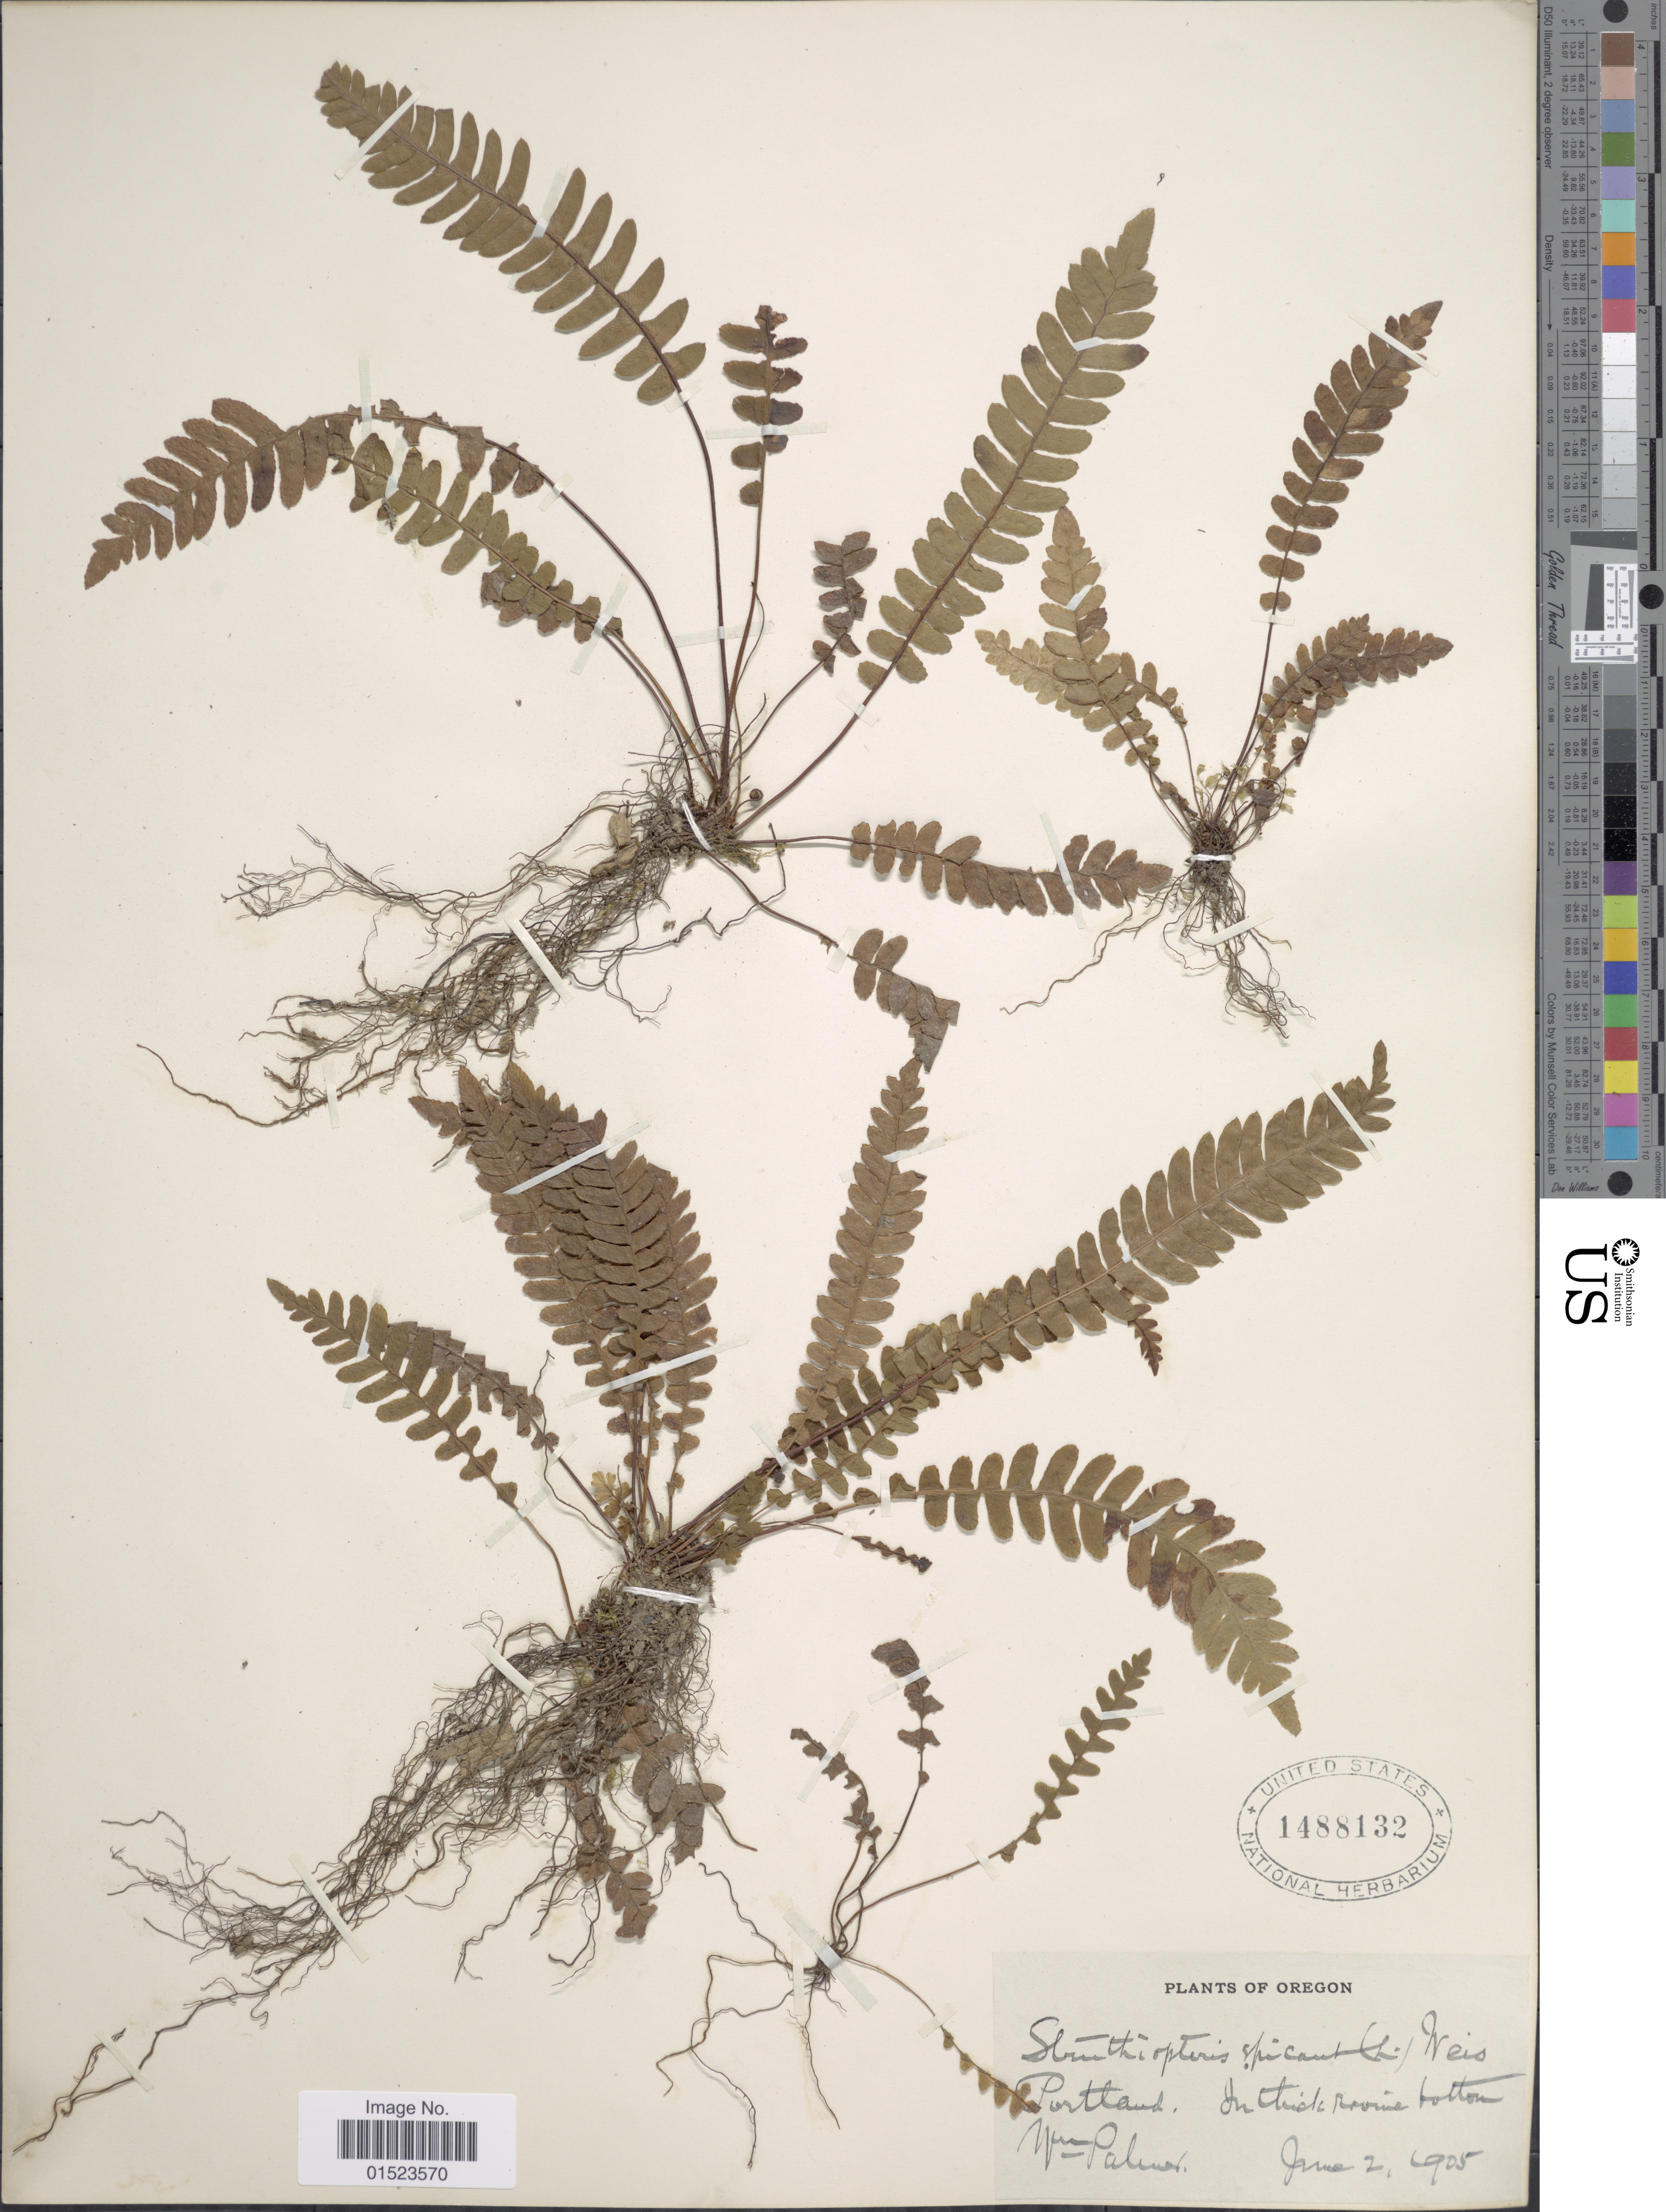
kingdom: Plantae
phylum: Tracheophyta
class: Polypodiopsida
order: Polypodiales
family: Blechnaceae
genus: Blechnum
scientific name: Blechnum spicant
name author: (L.) Sm.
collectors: W. Palmer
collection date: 1905-06-02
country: United States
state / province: Oregon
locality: Portland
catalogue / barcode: US 1488132